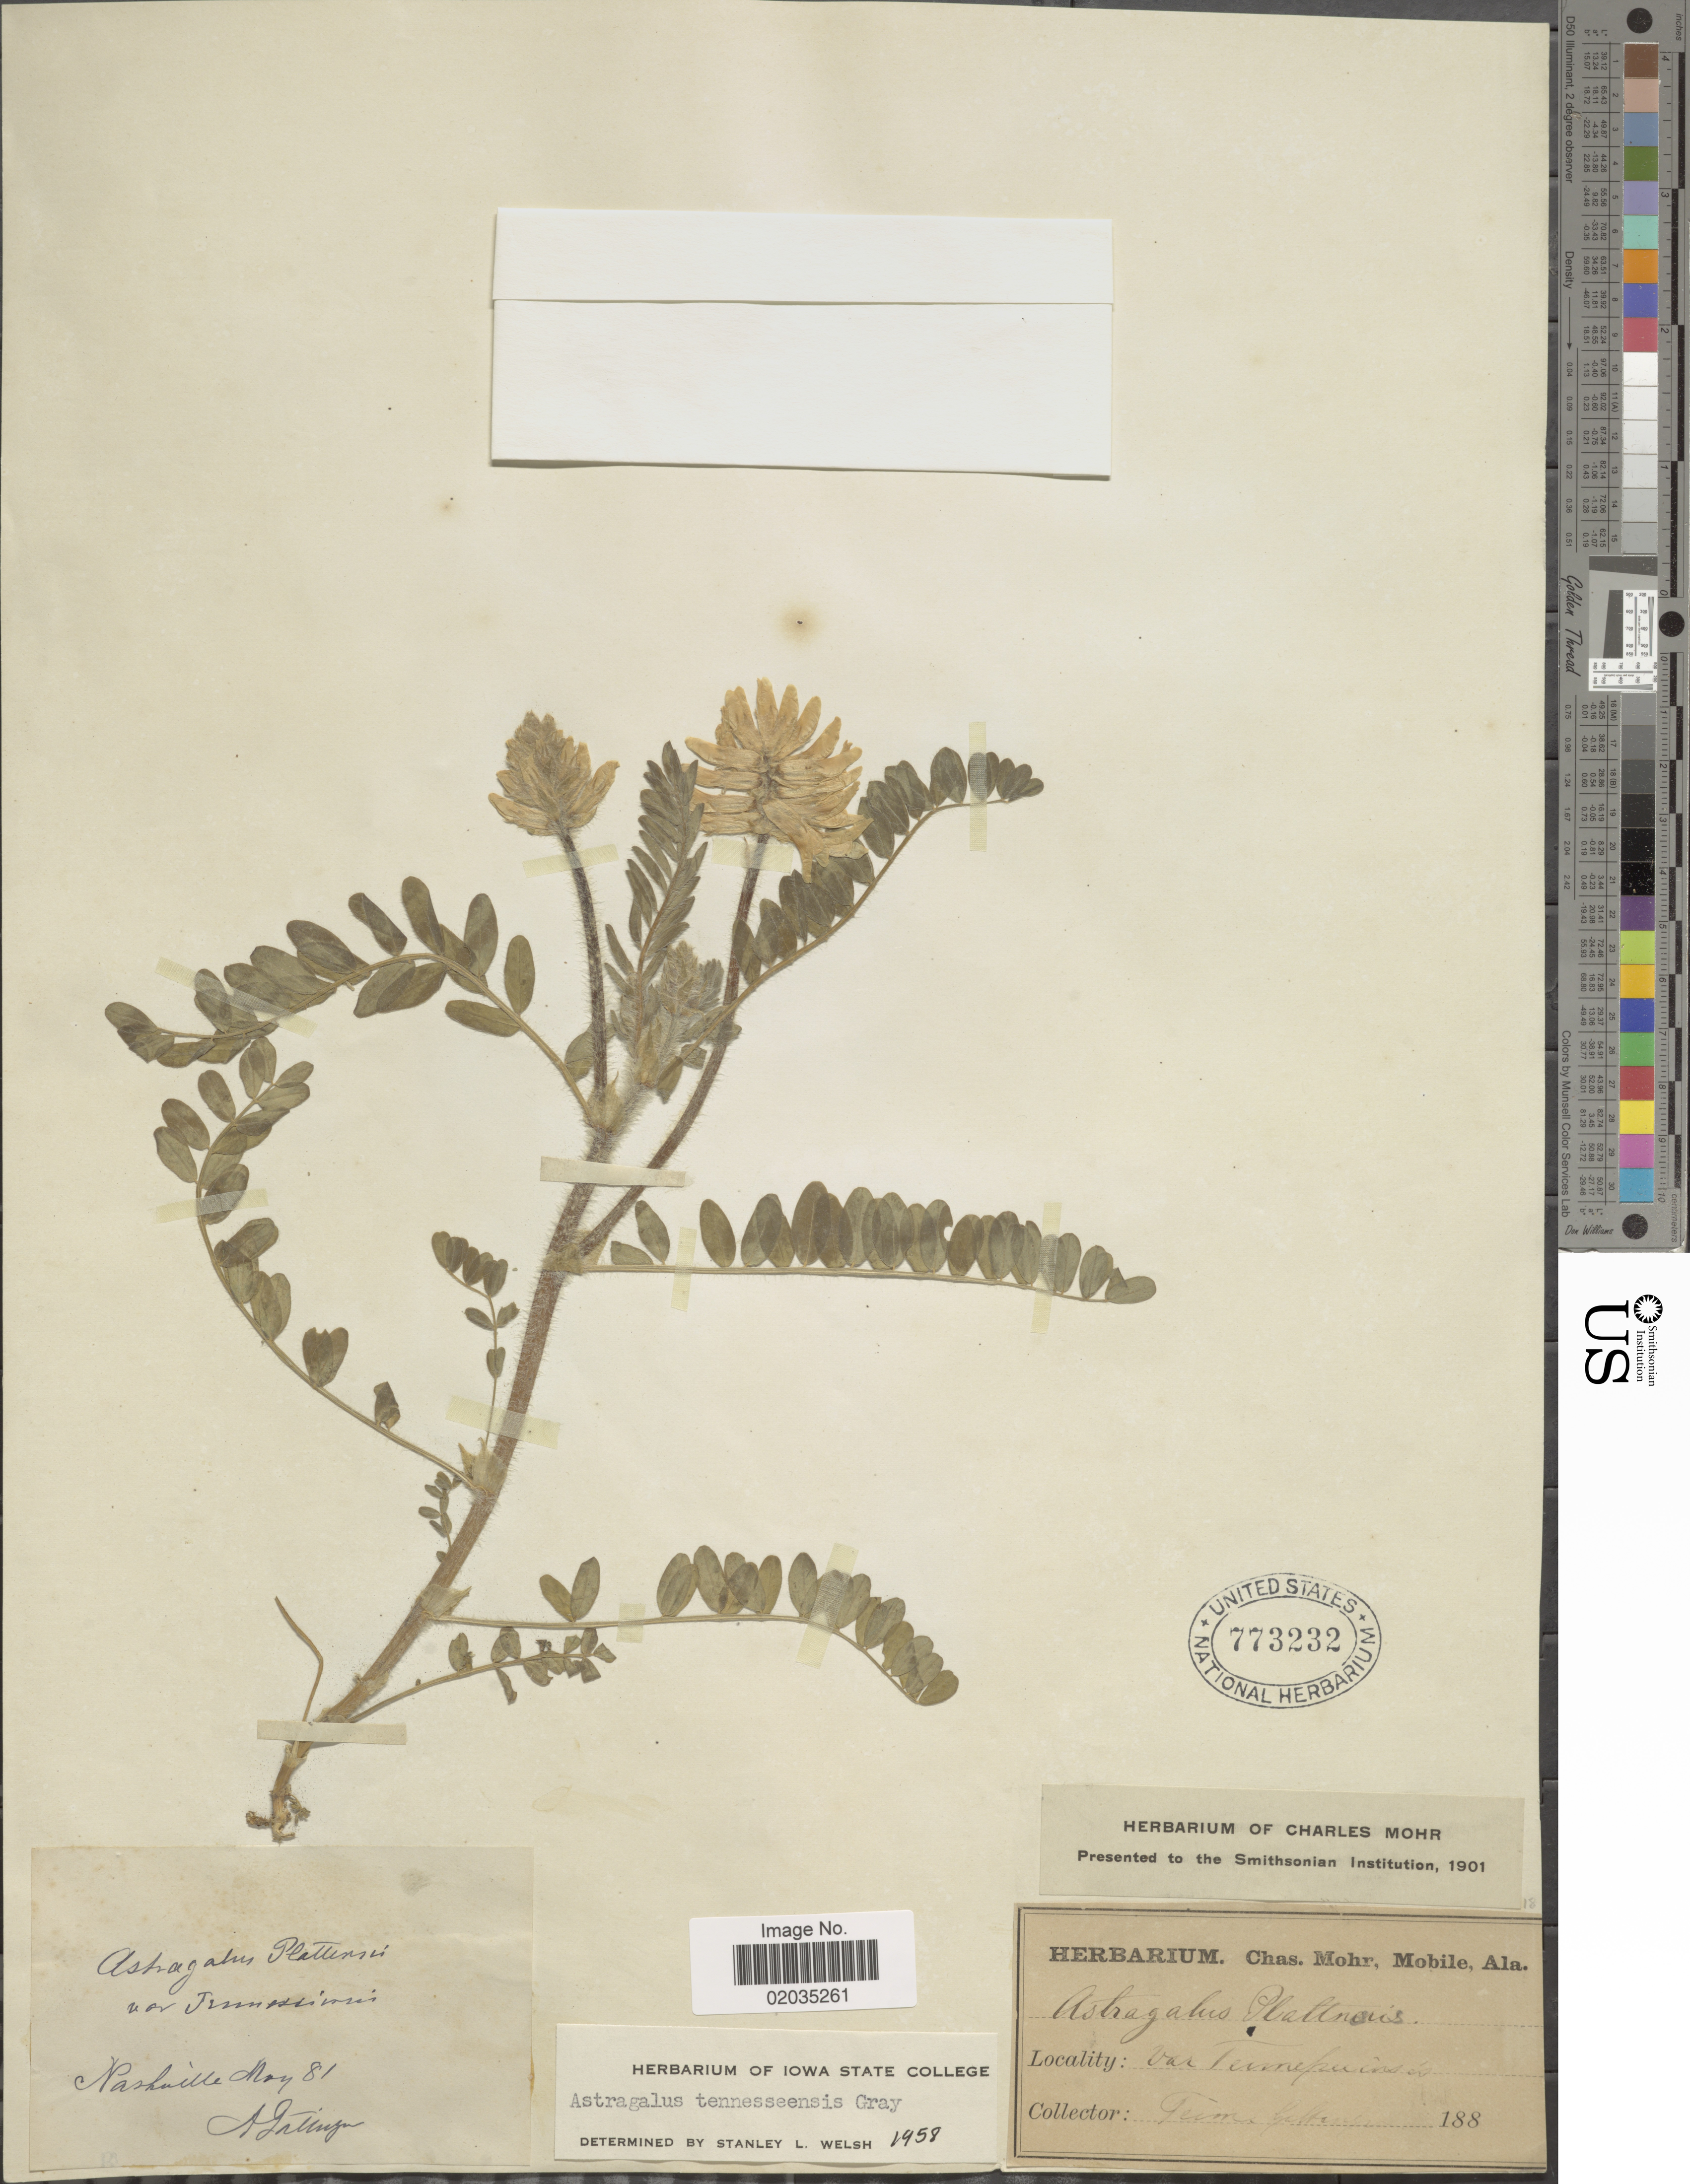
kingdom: Plantae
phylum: Tracheophyta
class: Magnoliopsida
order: Fabales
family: Fabaceae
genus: Astragalus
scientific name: Astragalus tennesseensis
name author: A. Gray ex Chapm.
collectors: A. Gattinger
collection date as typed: Transcribed d/m/y: /5/81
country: United States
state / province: Tennessee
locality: Nashville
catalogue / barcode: US 773232